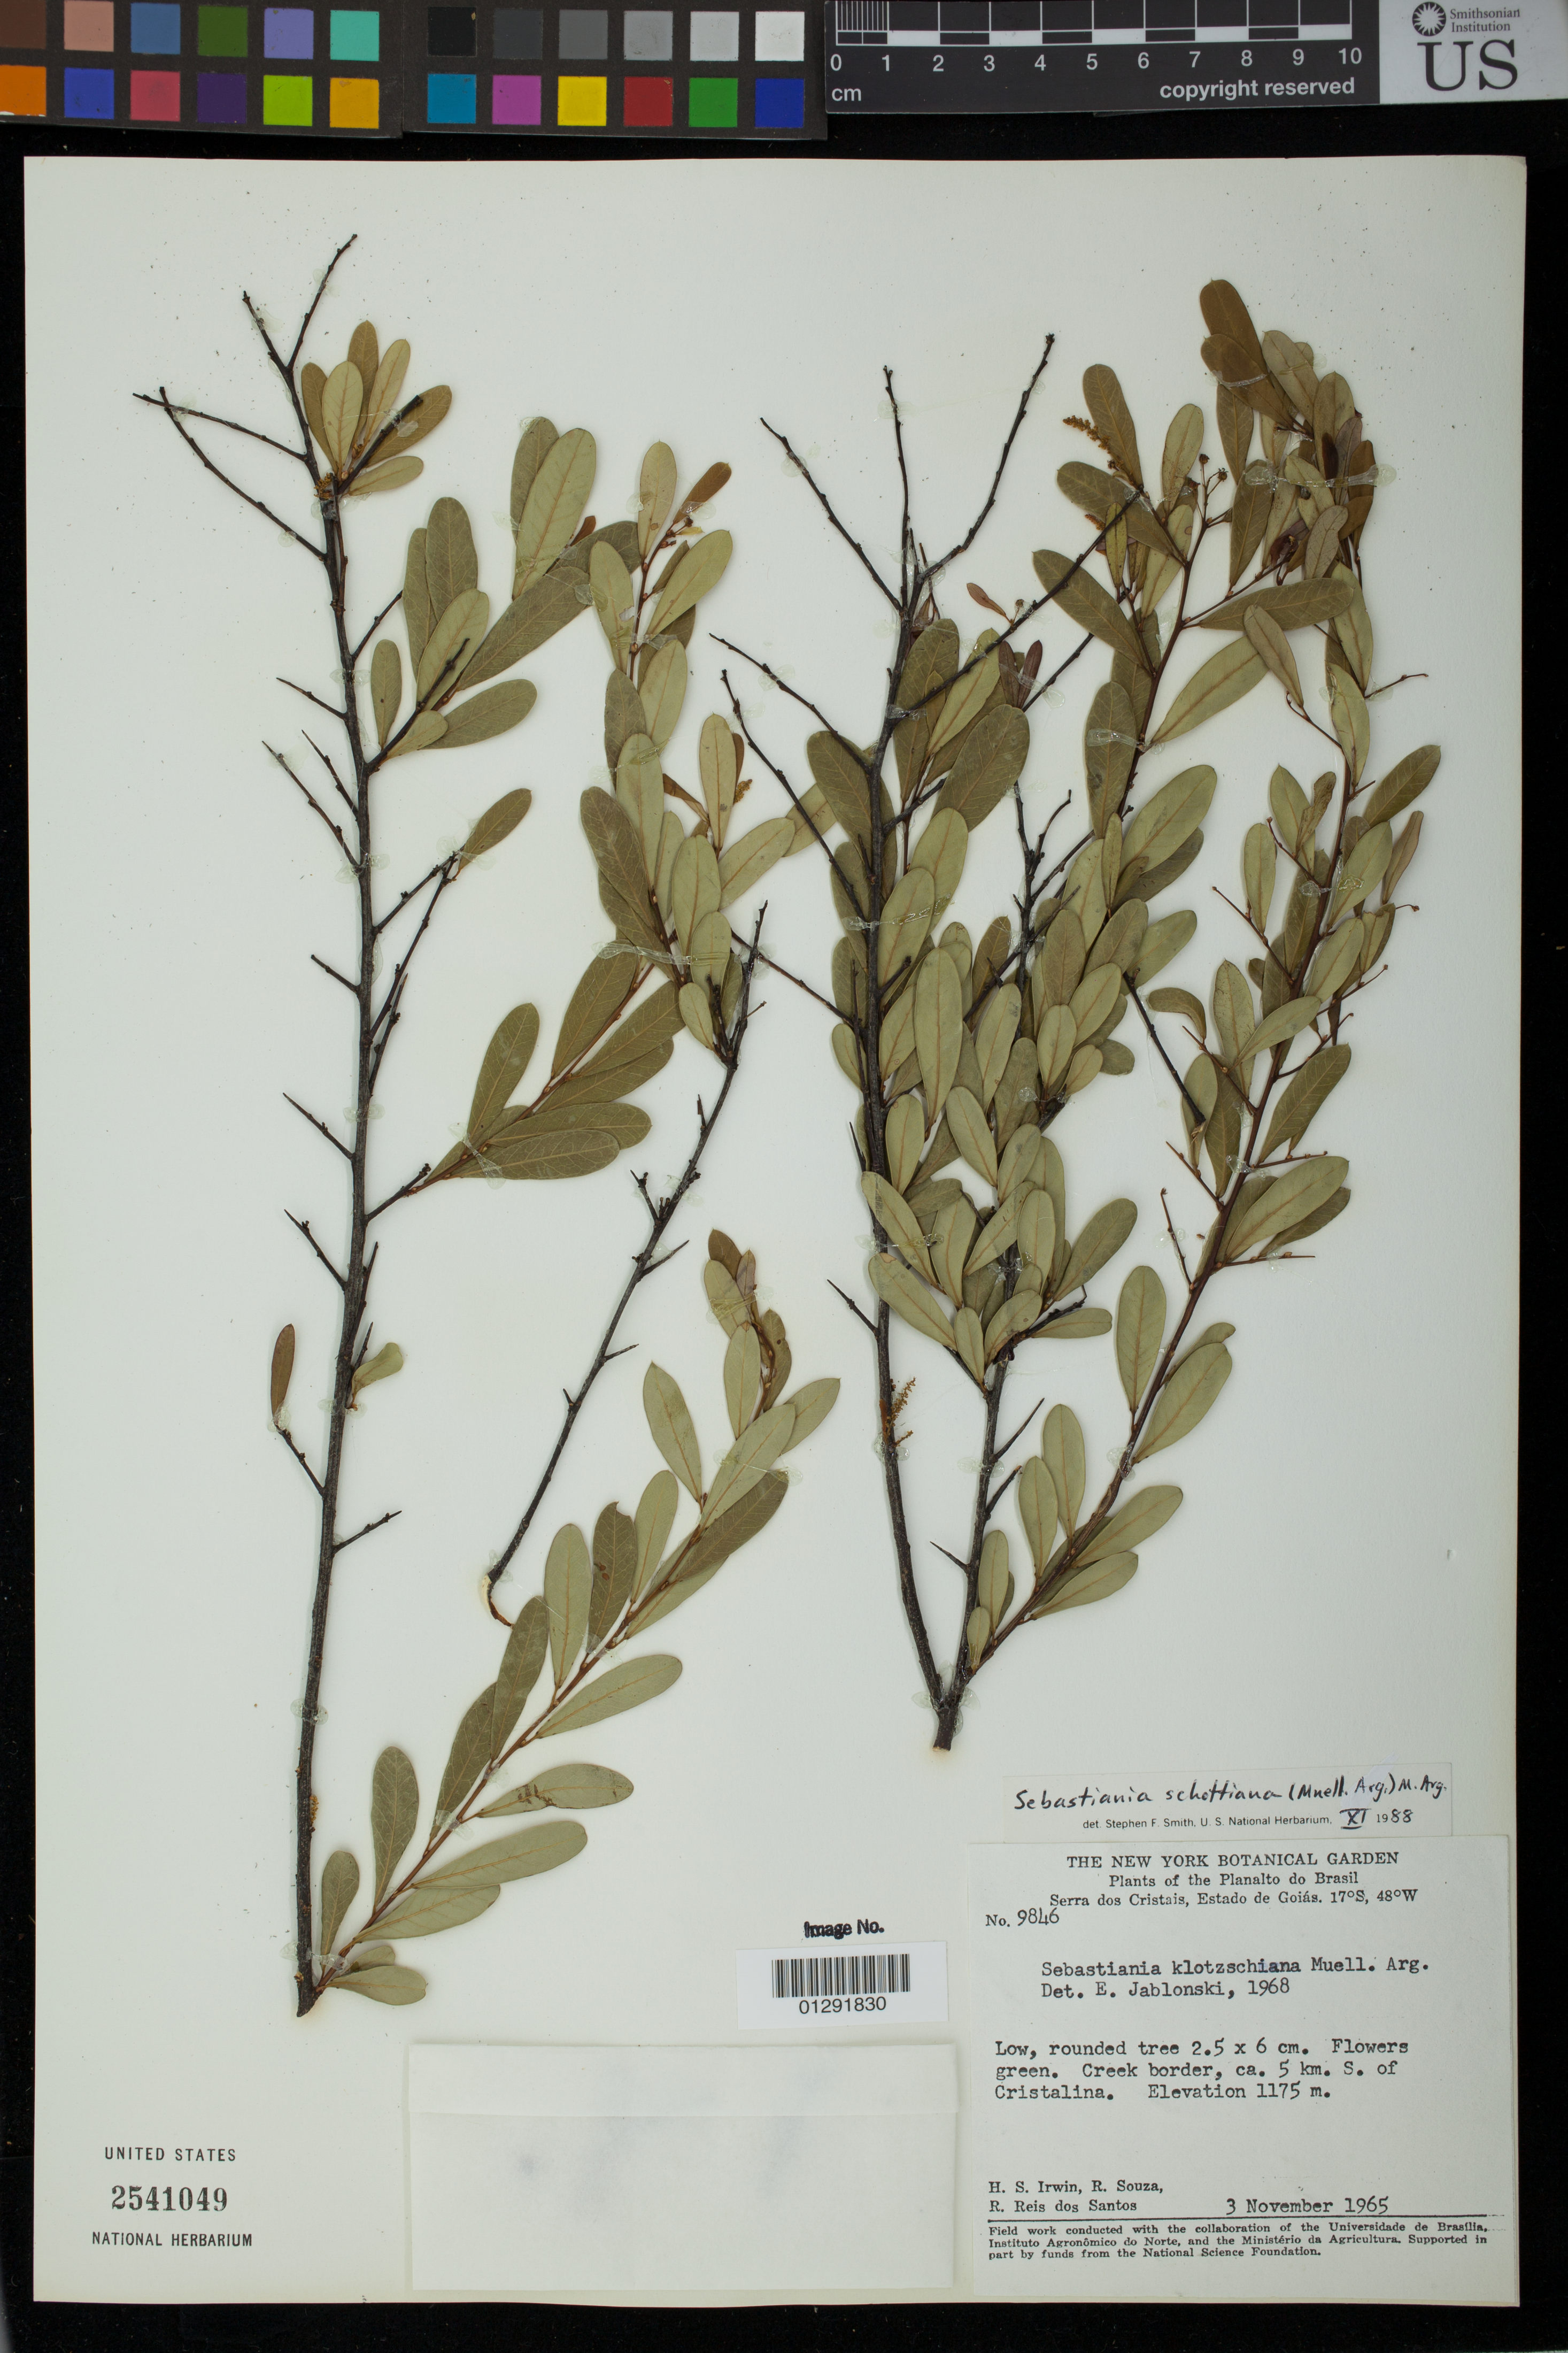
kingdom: Plantae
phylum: Tracheophyta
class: Magnoliopsida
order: Malpighiales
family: Euphorbiaceae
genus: Sebastiania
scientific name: Sebastiania schottiana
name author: (Müll. Arg.) Müll. Arg.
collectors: H. Irwin, R. Souza & R. Reis dos Santos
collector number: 9846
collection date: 1965-11-03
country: Brazil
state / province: Goias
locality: Creek border, ca. 5 km. S. of Cristalina.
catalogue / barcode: US 2541049